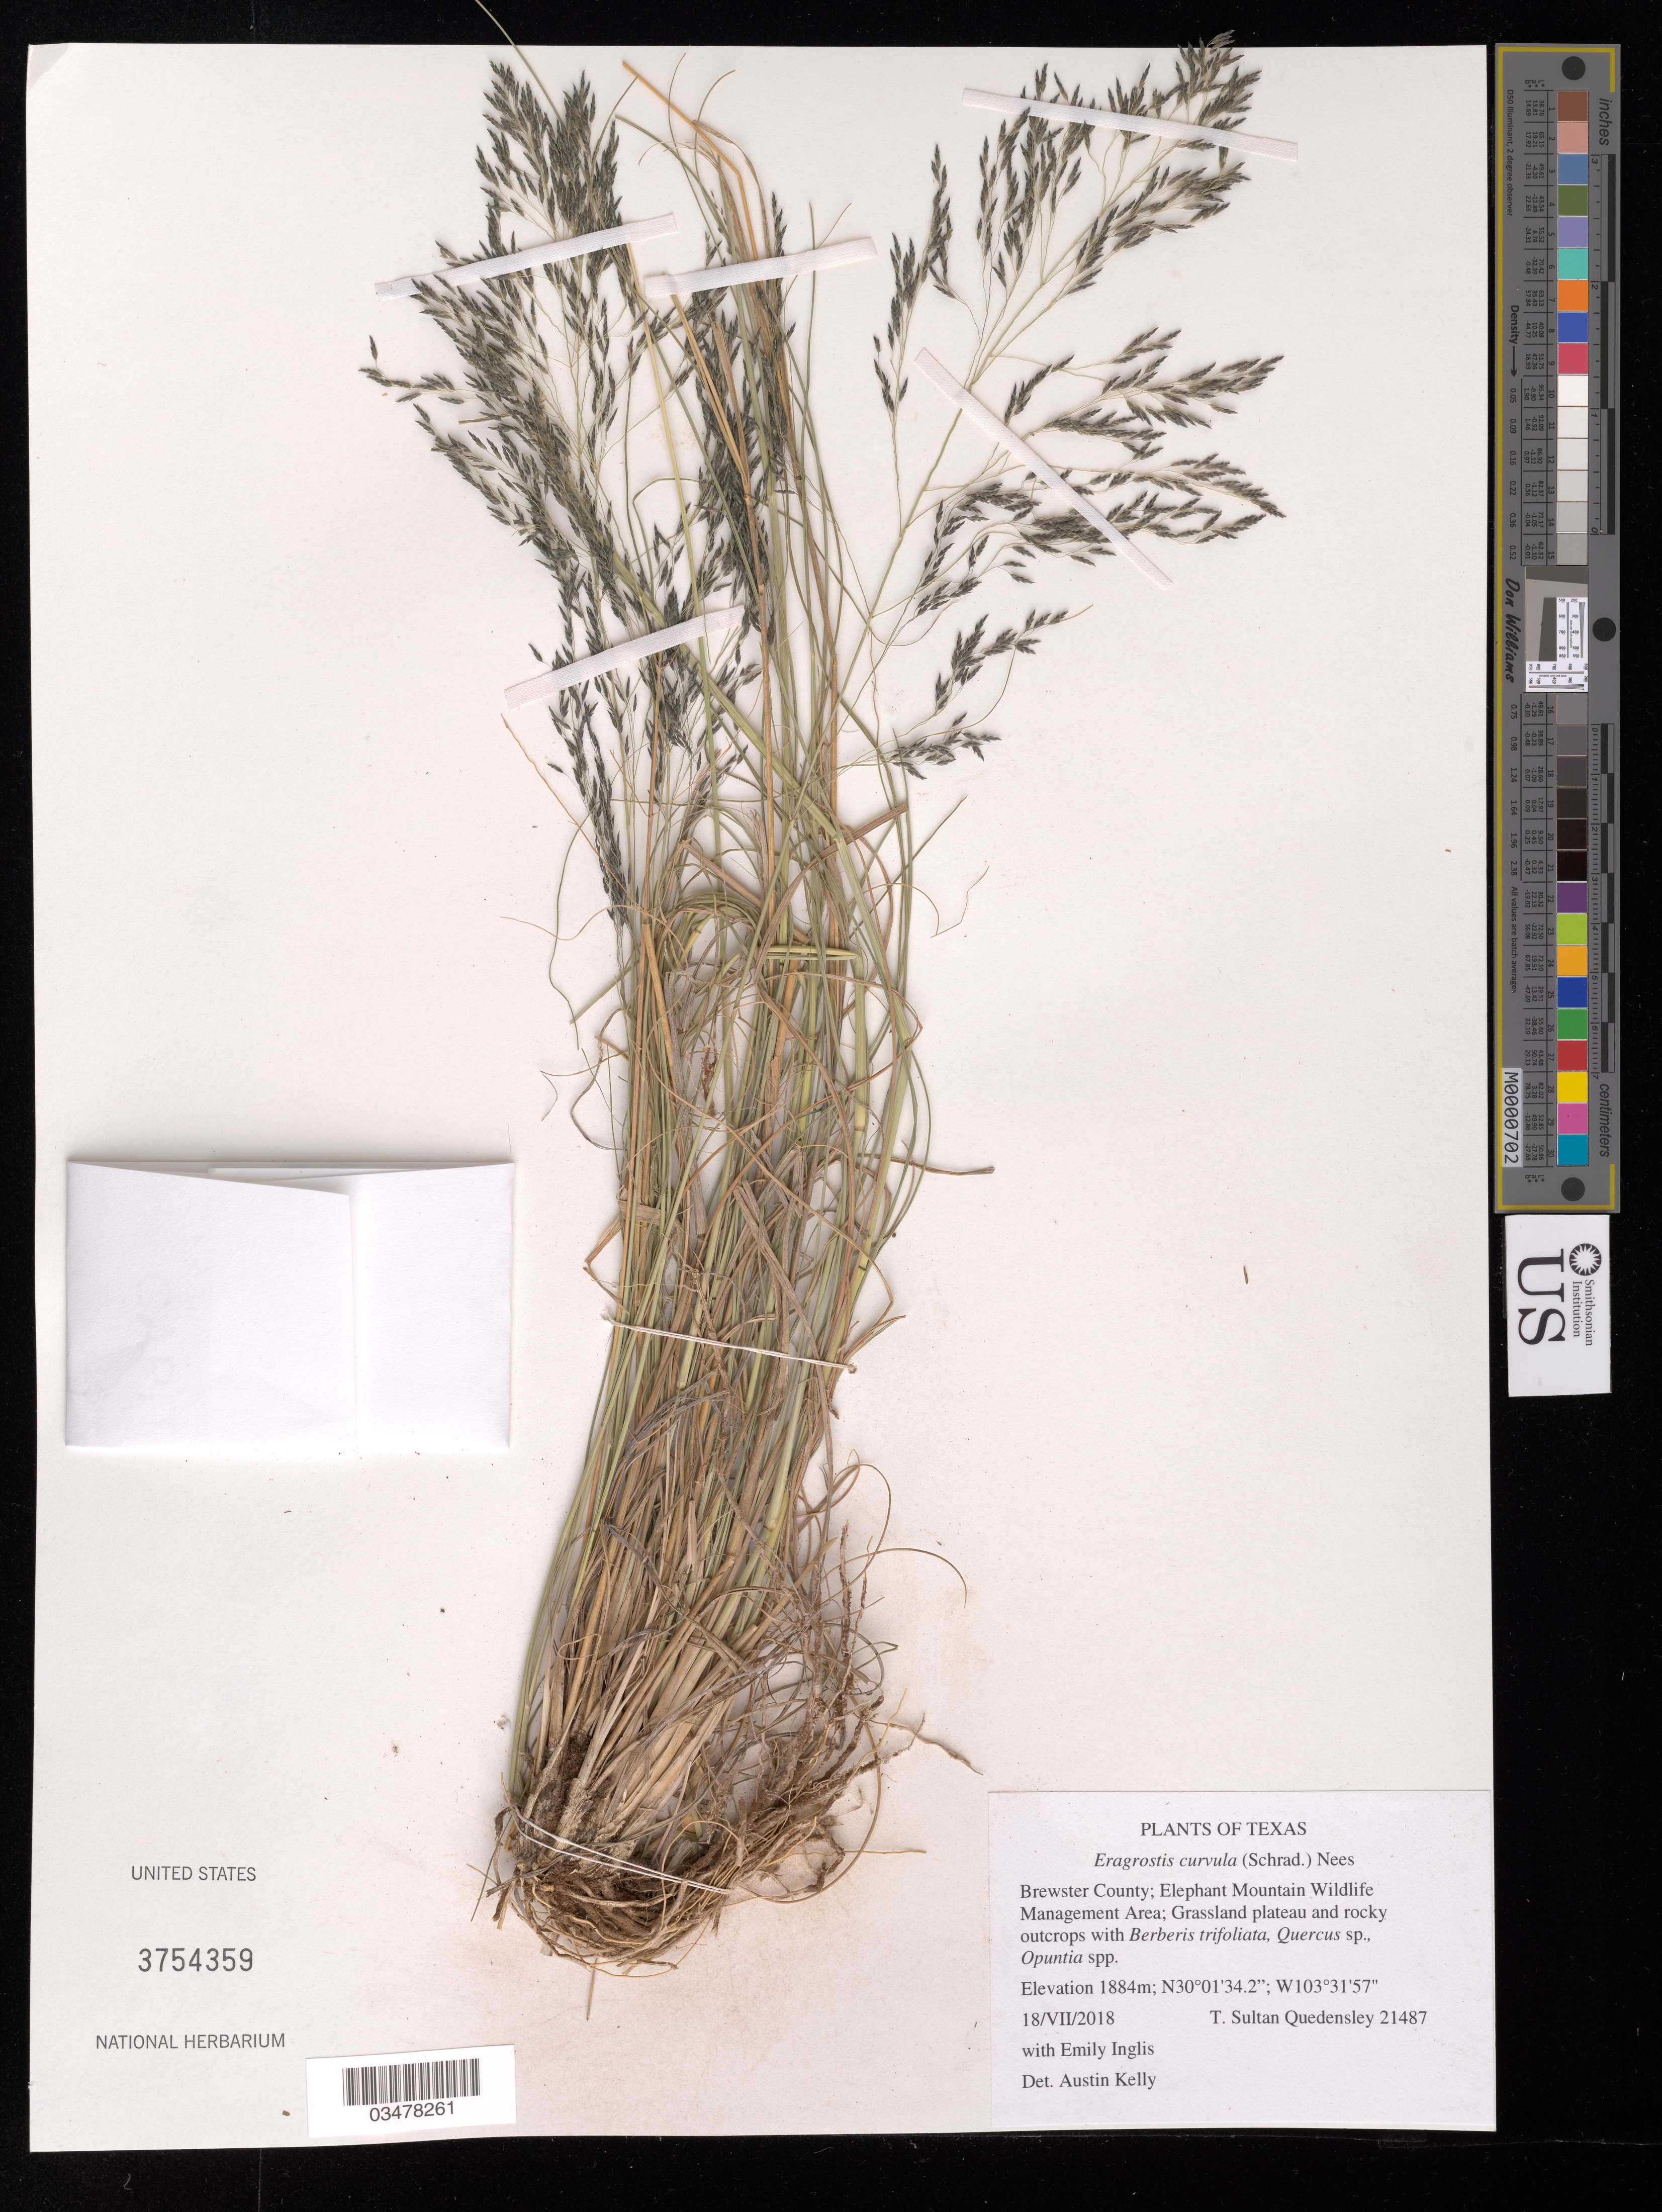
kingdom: Plantae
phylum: Tracheophyta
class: Liliopsida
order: Poales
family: Poaceae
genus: Eragrostis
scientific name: Eragrostis curvula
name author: (Schrad.) Nees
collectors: T. S. Quedensley & E. Inglis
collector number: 21487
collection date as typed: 18 Jul 2018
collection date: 2018-07-18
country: United States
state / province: Texas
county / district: Brewster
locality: Elephant Mountain Wildlife Management Area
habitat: Grassland plateau and rocky outcrops. With Berberis trifoliata, Quercus sp., Opuntia sp.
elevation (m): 1884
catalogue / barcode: US 3754359